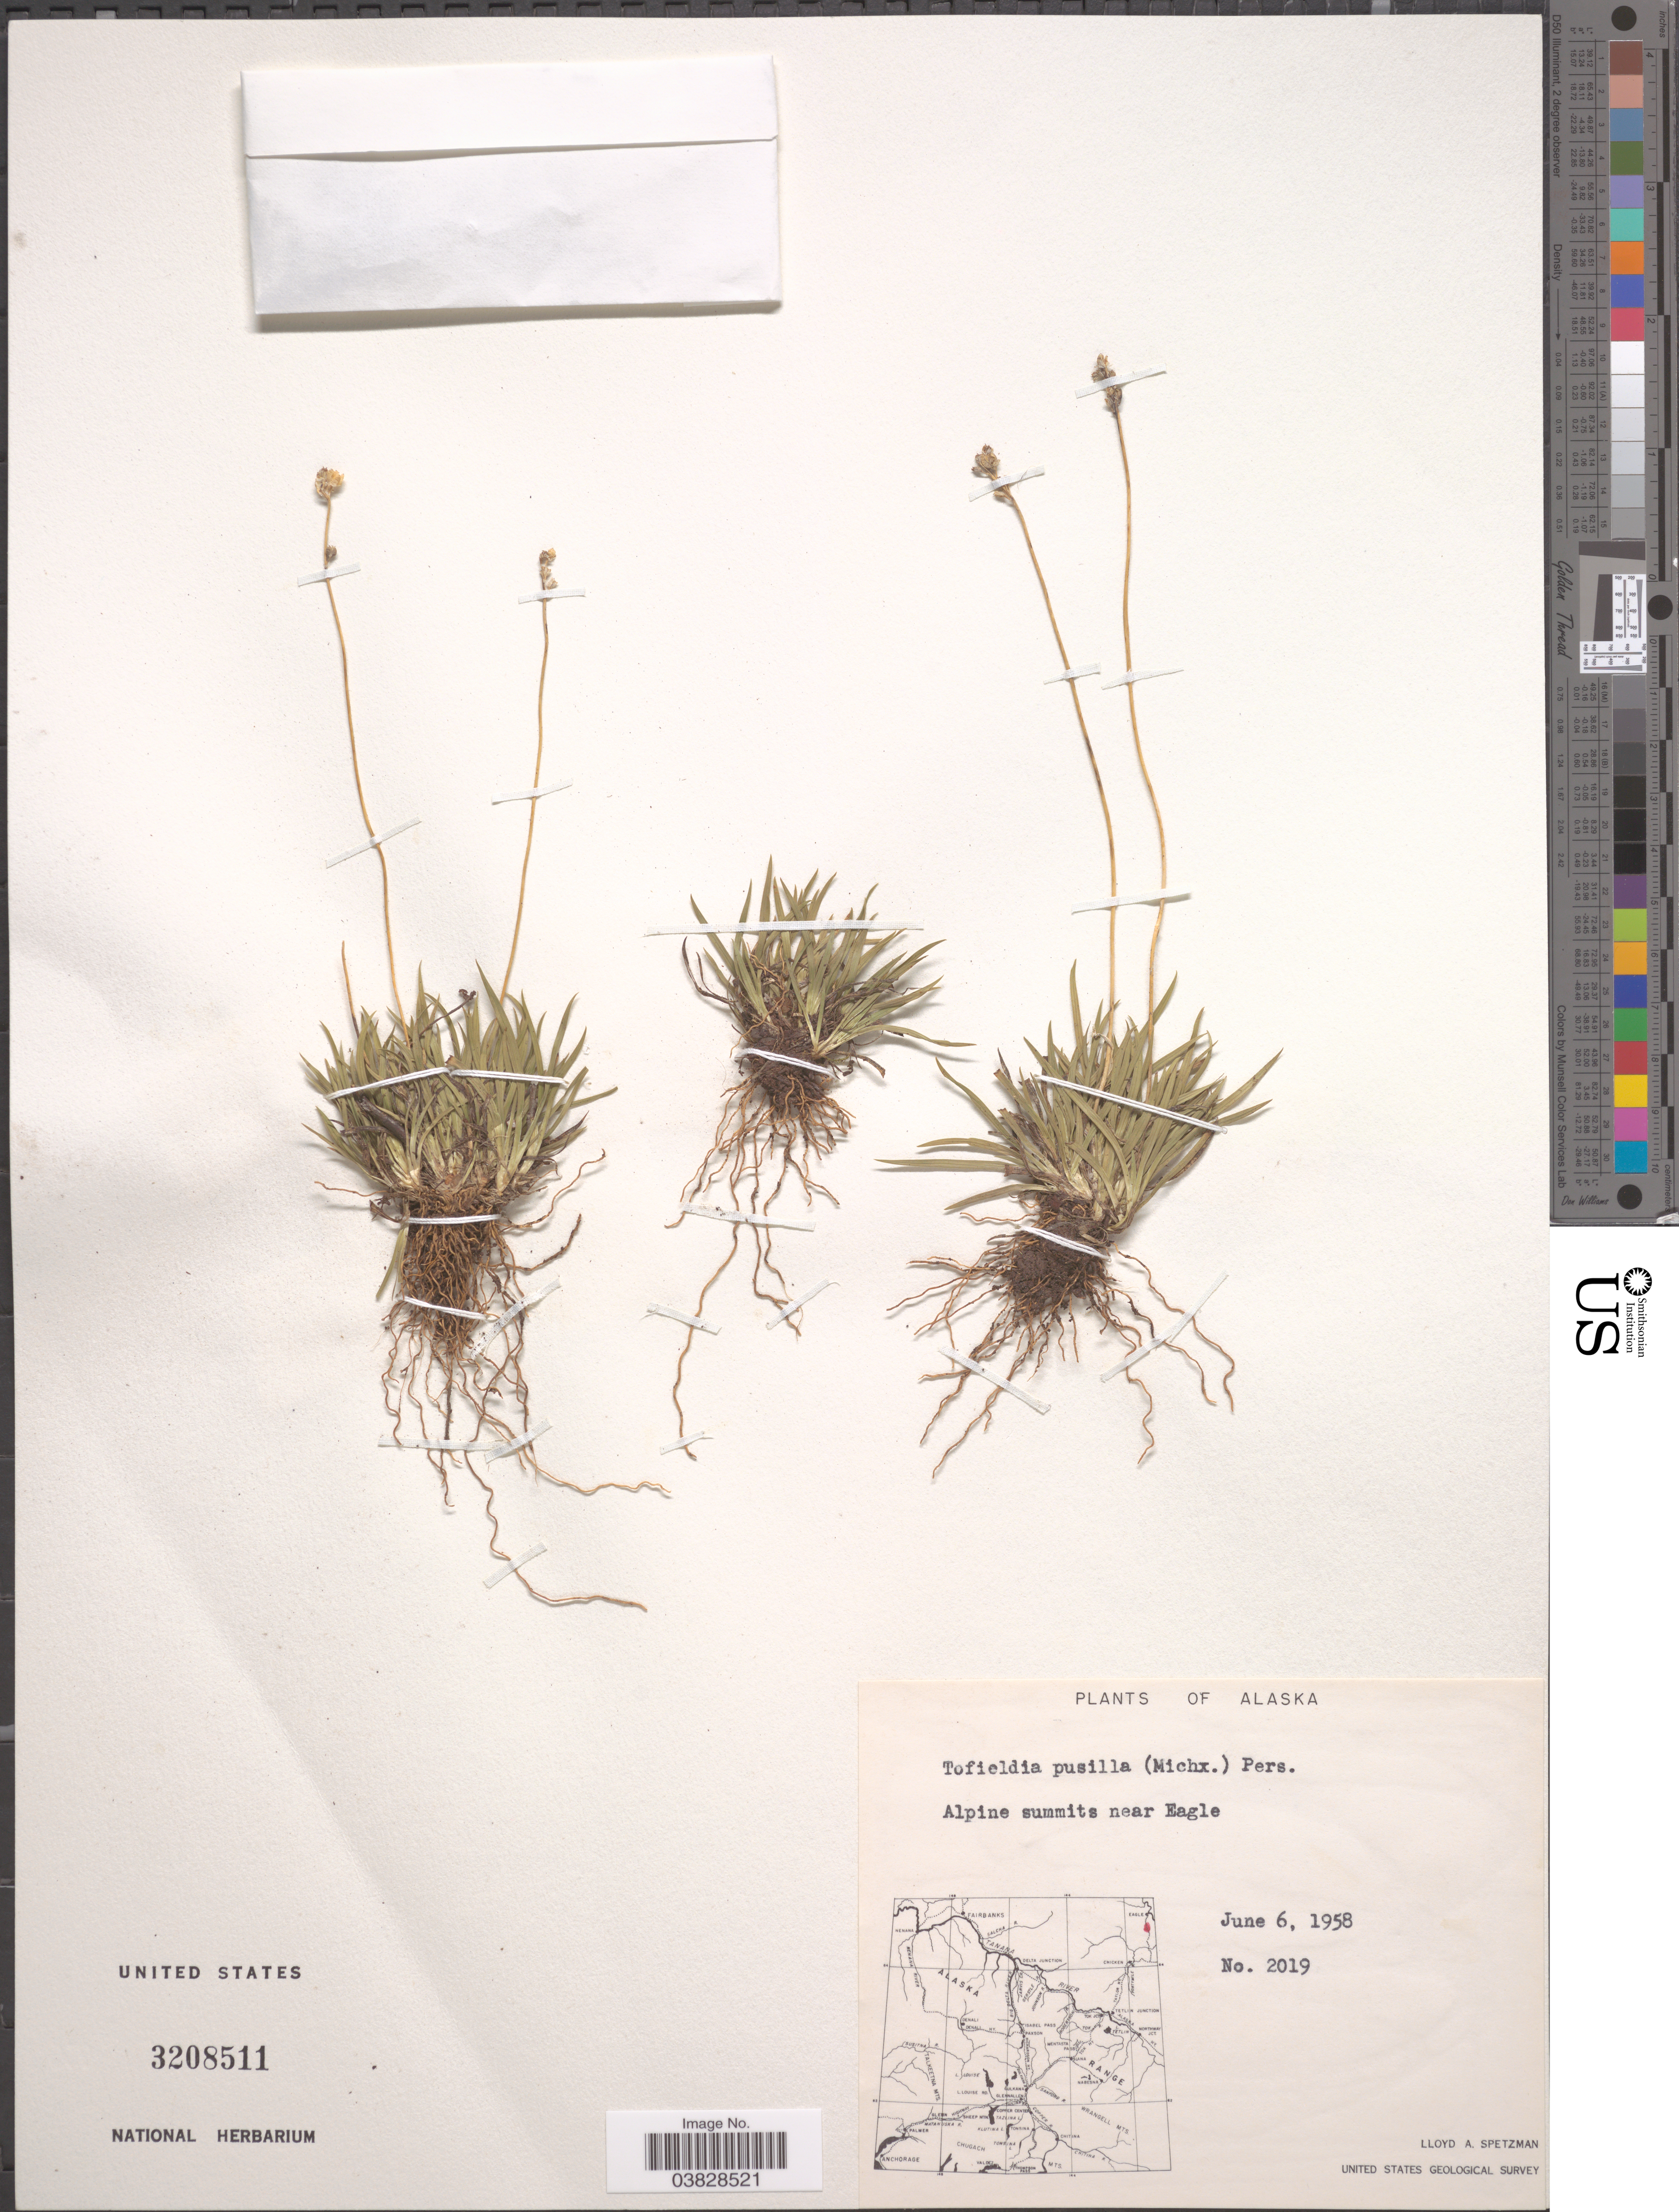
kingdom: Plantae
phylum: Tracheophyta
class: Liliopsida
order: Alismatales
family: Tofieldiaceae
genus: Tofieldia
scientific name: Tofieldia pusilla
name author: (Michx.) Pers.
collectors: L. Spetzman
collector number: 2019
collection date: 1958-06-06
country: United States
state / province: Alaska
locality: Alpine summits near Eagle.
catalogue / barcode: US 3208511